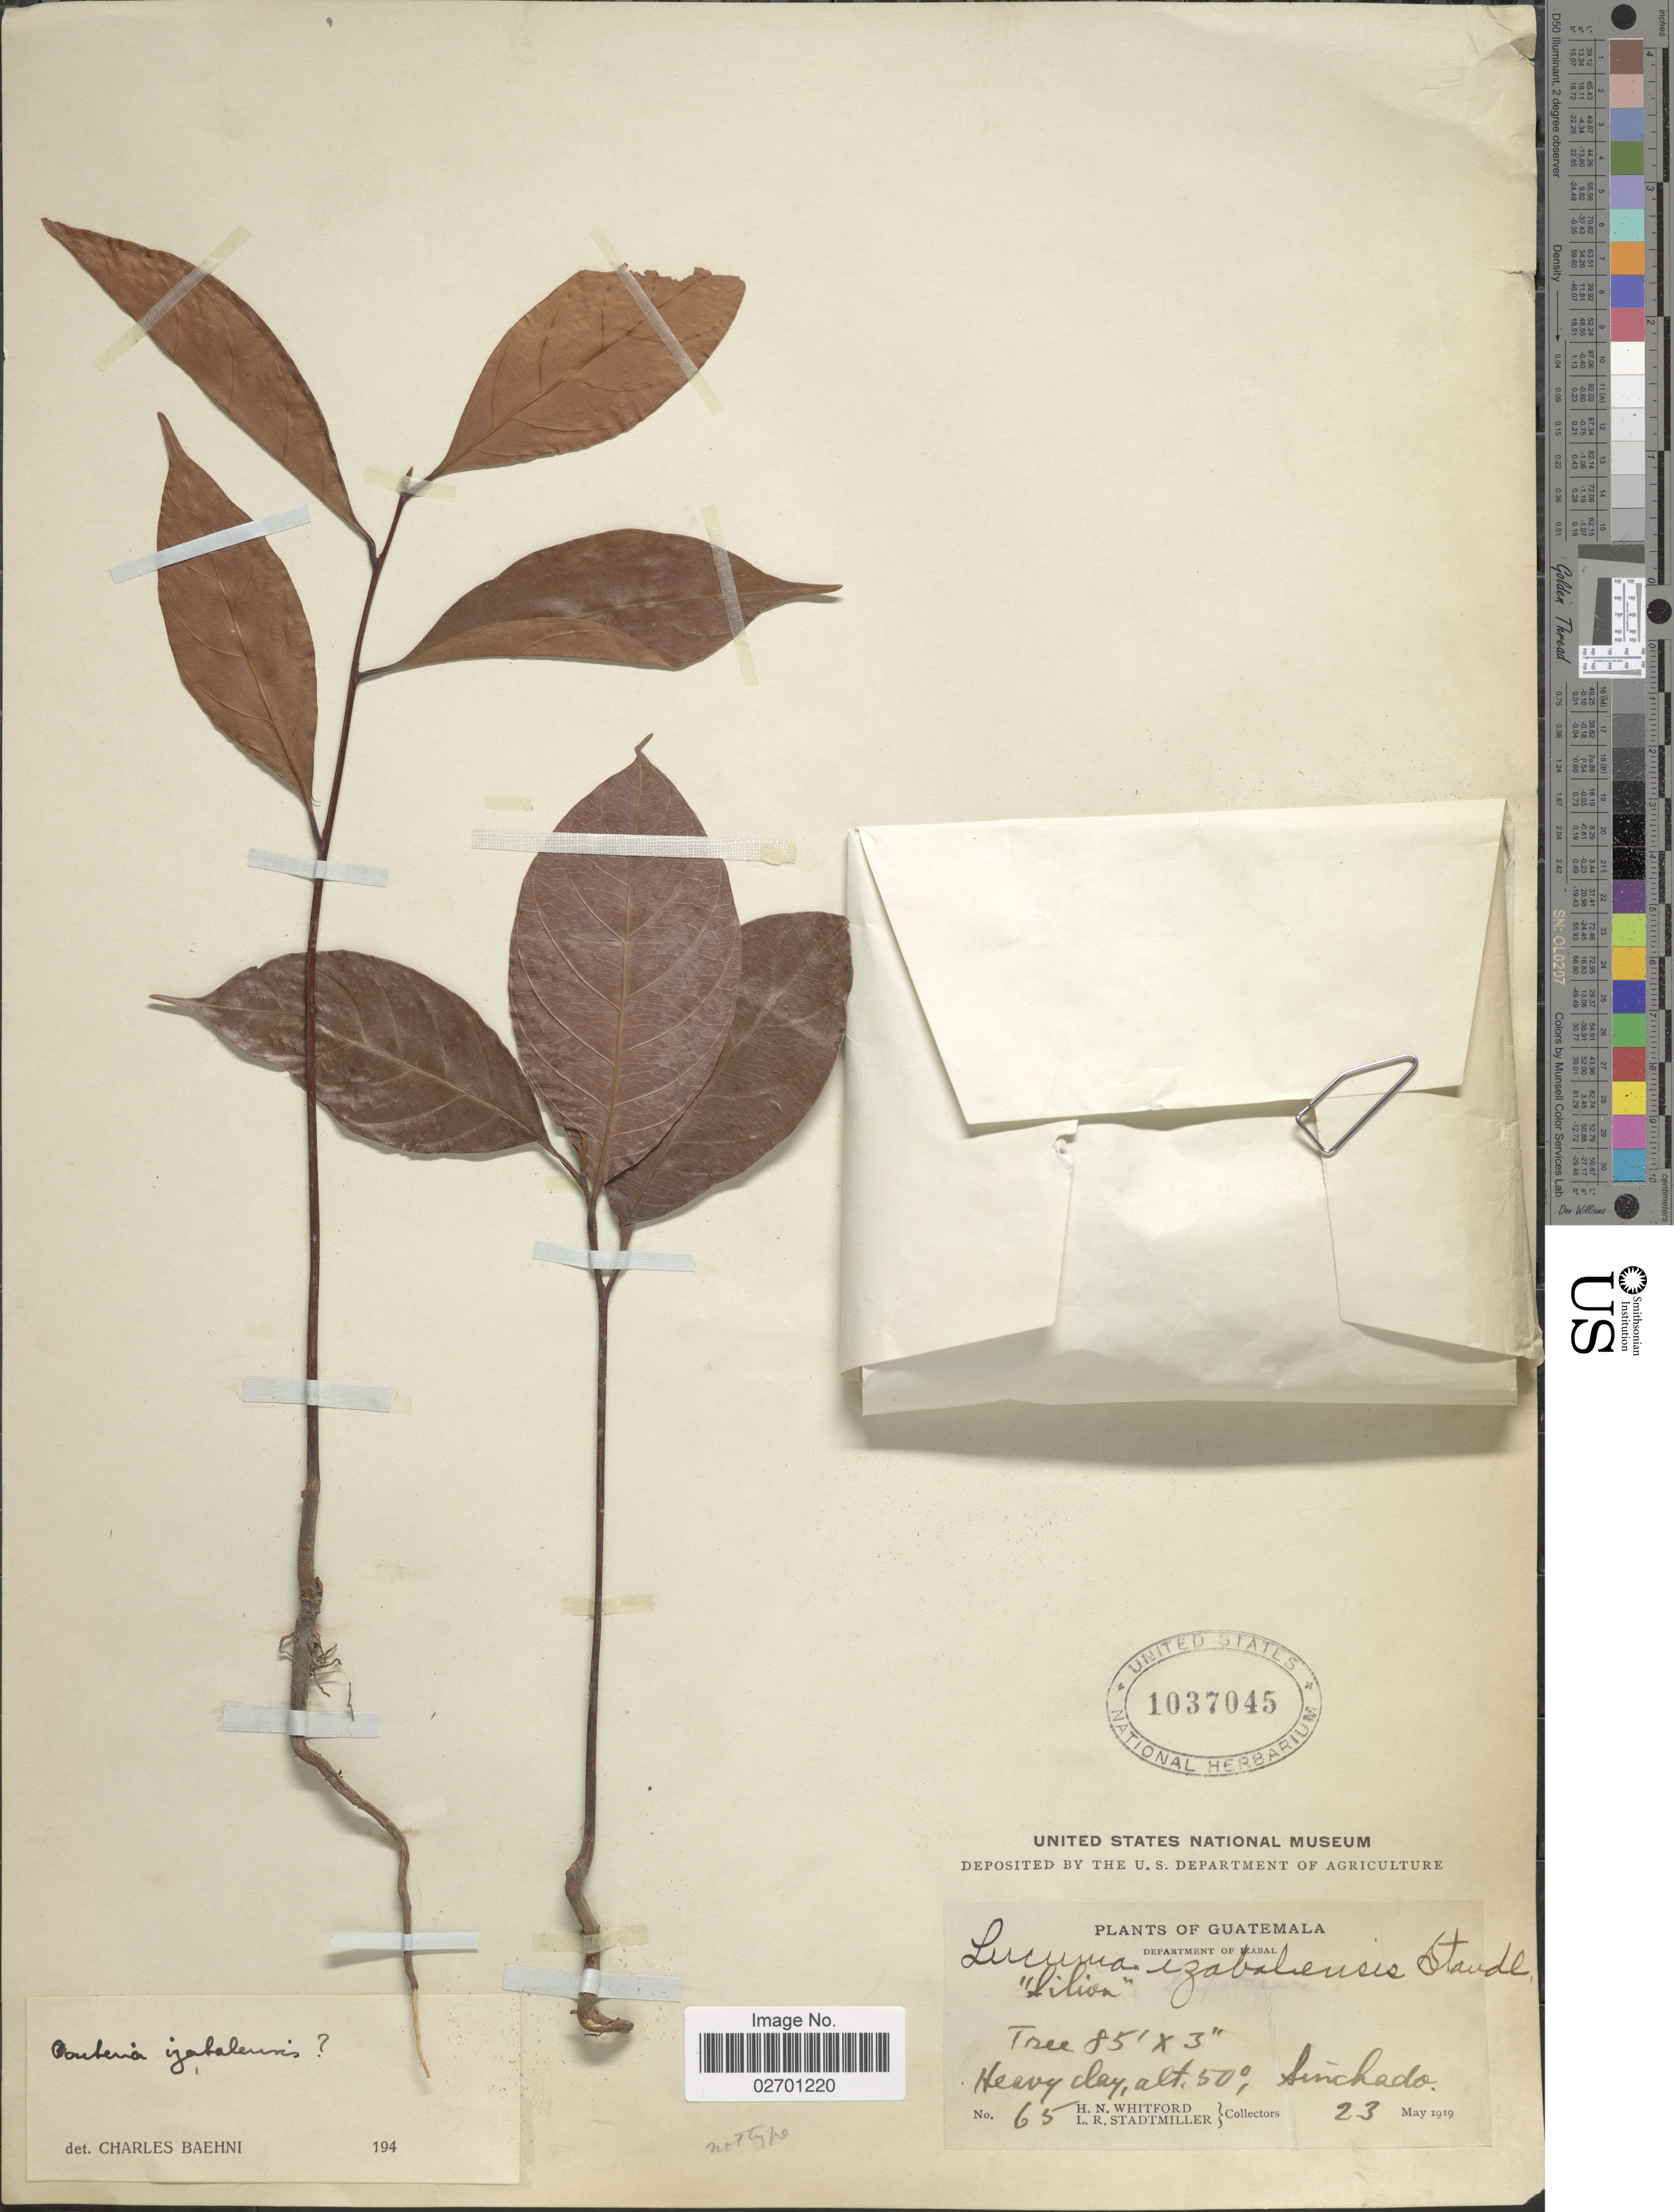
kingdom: Plantae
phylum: Tracheophyta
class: Magnoliopsida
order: Ericales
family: Sapotaceae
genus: Pouteria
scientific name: Pouteria izabalensis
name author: (Standl.) Baehni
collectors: H. N. Whitford & L. Stadtmiller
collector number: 65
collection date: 1919-05-23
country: Guatemala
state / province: Izabal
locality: Sinchado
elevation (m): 15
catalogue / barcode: US 1037045